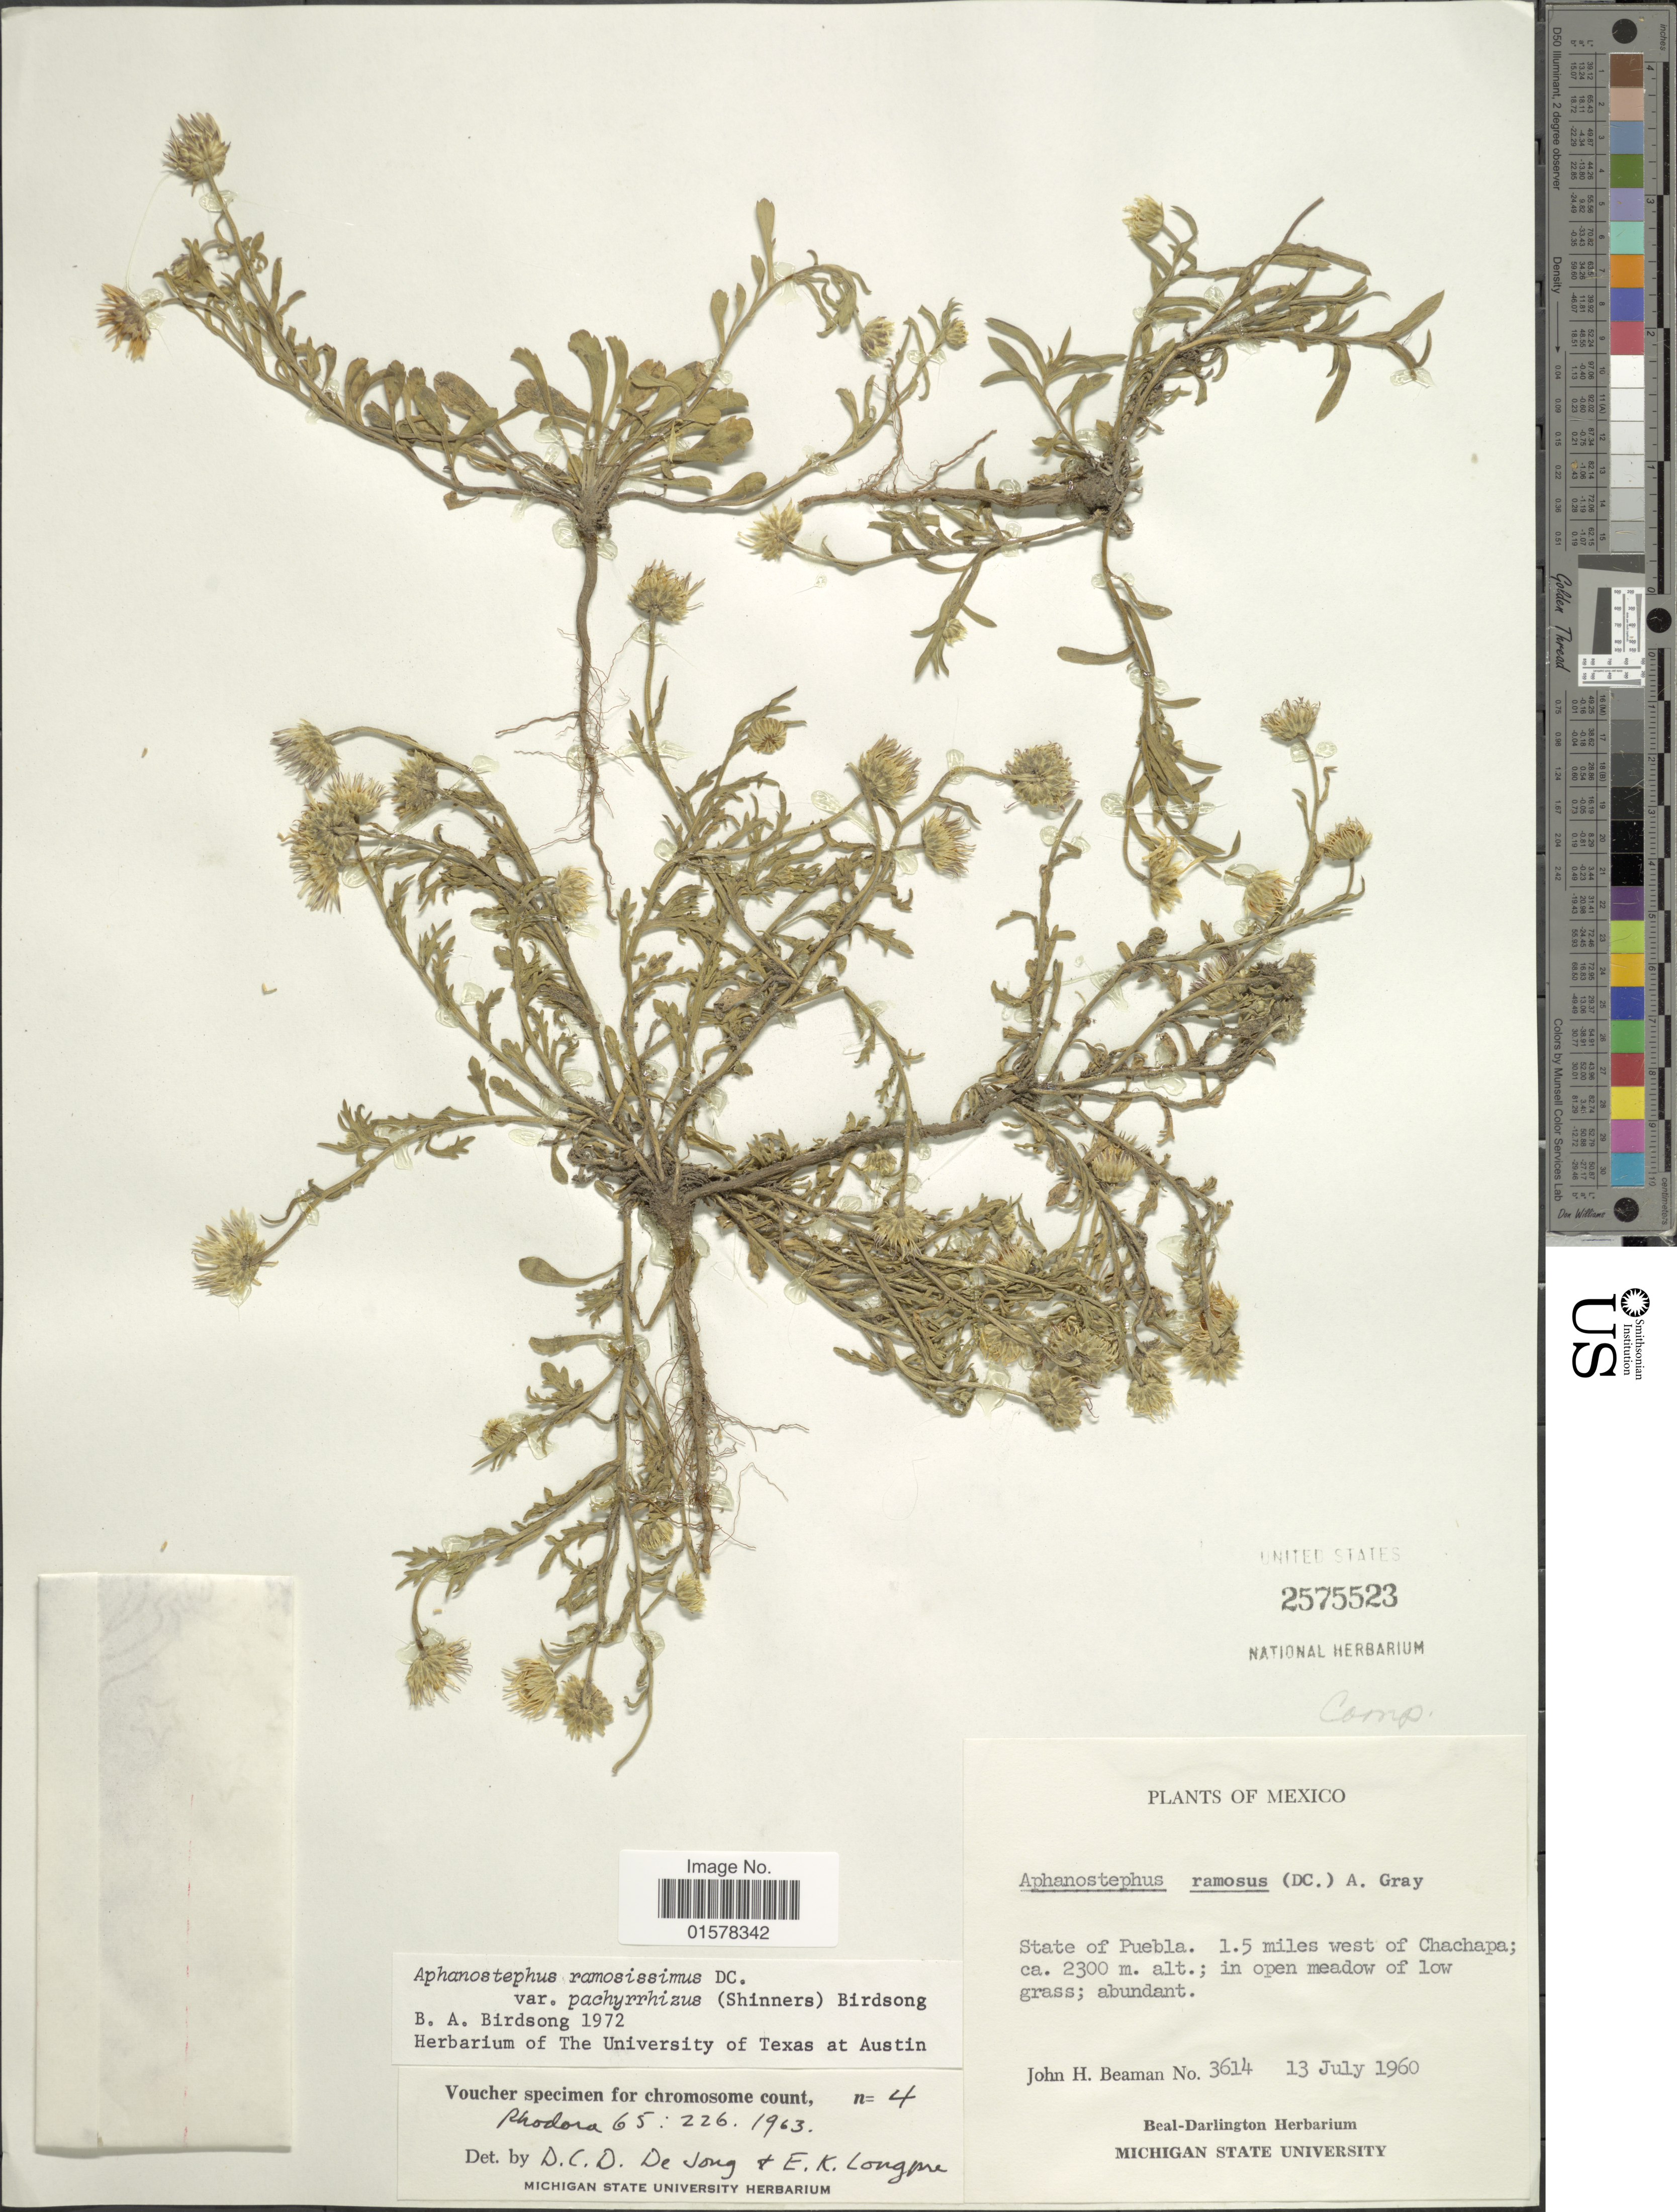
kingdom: Plantae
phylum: Tracheophyta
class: Magnoliopsida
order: Asterales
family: Asteraceae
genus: Aphanostephus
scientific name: Aphanostephus ramosissimus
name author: DC.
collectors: J. H. Beaman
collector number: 3614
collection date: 1960-07-13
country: Mexico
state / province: Puebla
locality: Mexico. State of Puebla. 1.5 miles west of Chachapa;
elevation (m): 2300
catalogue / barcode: US 2575523